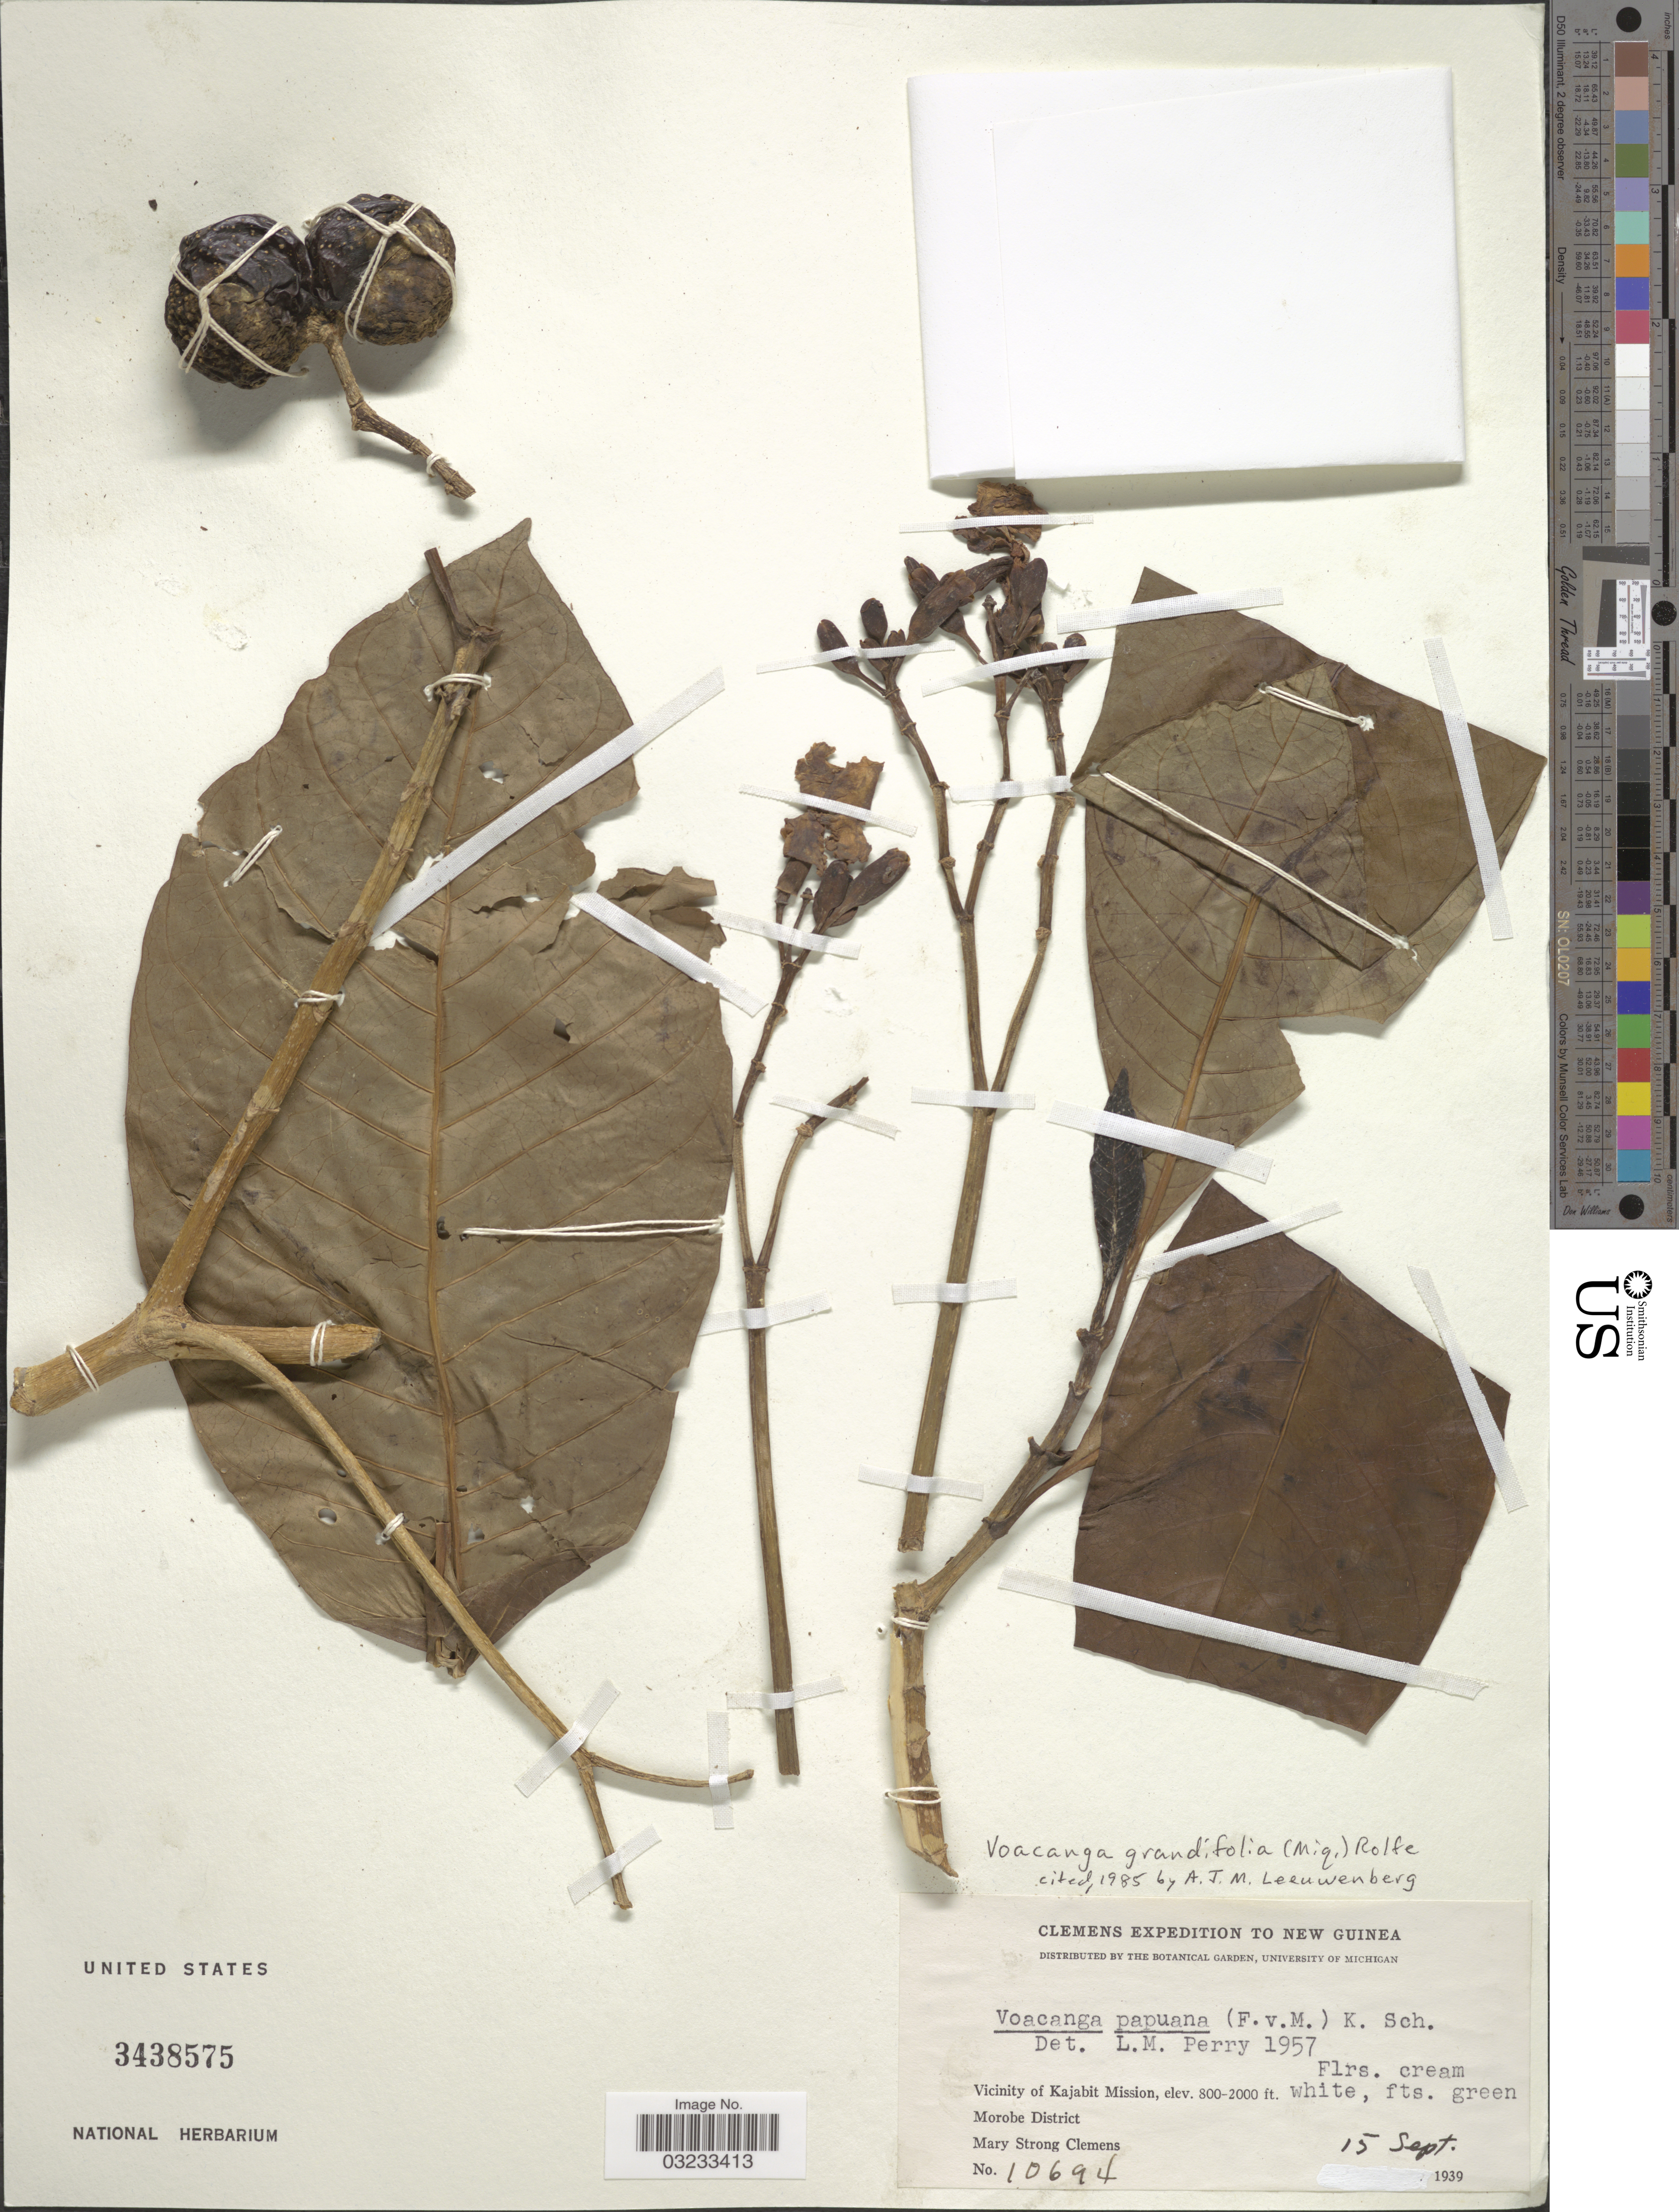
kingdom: Plantae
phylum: Tracheophyta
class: Magnoliopsida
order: Gentianales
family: Apocynaceae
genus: Voacanga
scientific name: Voacanga grandifolia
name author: (Miq.) Rolfe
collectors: M. S. Clemens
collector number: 10694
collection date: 1939-09-15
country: Papua New Guinea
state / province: Morobe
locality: New Guinea, Vicinity of Kajabit Mission. Morobe District.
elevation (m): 244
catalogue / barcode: US 3438575